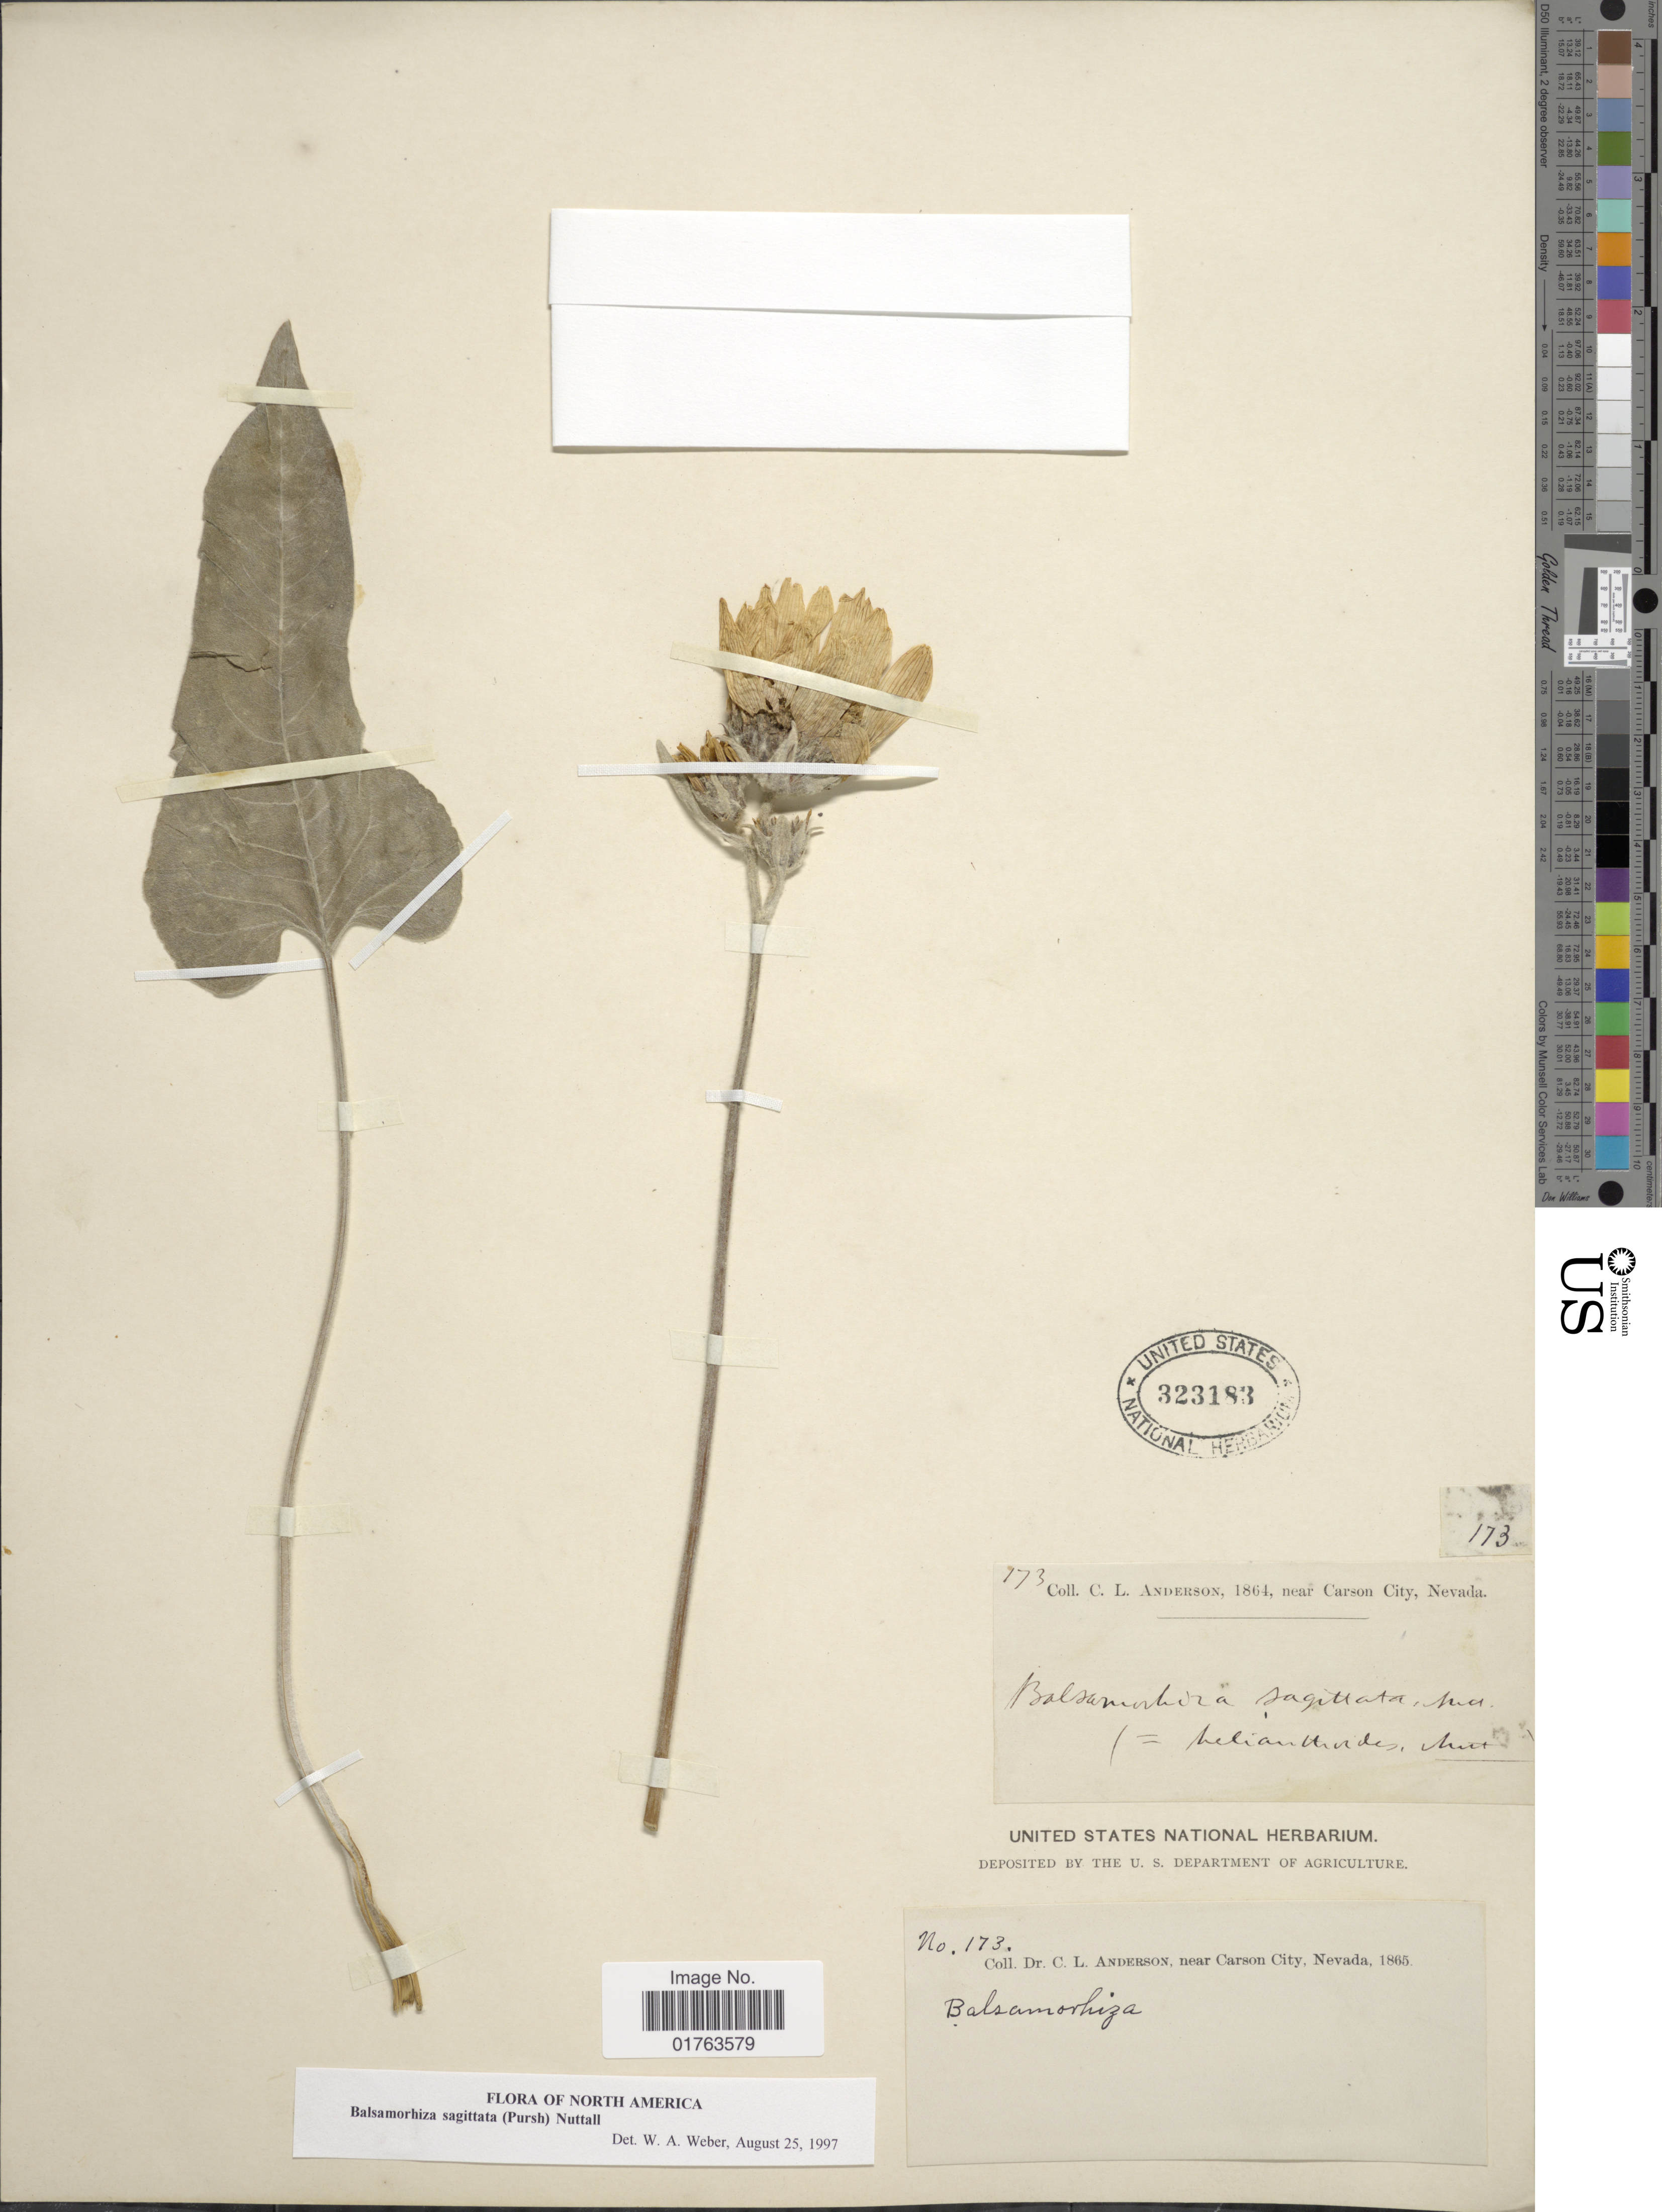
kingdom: Plantae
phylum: Tracheophyta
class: Magnoliopsida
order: Asterales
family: Asteraceae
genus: Balsamorhiza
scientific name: Balsamorhiza sagittata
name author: (Pursh) Nutt.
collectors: C. L. Anderson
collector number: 173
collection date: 1865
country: United States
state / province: Nevada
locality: Near Carson City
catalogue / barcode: US 323183